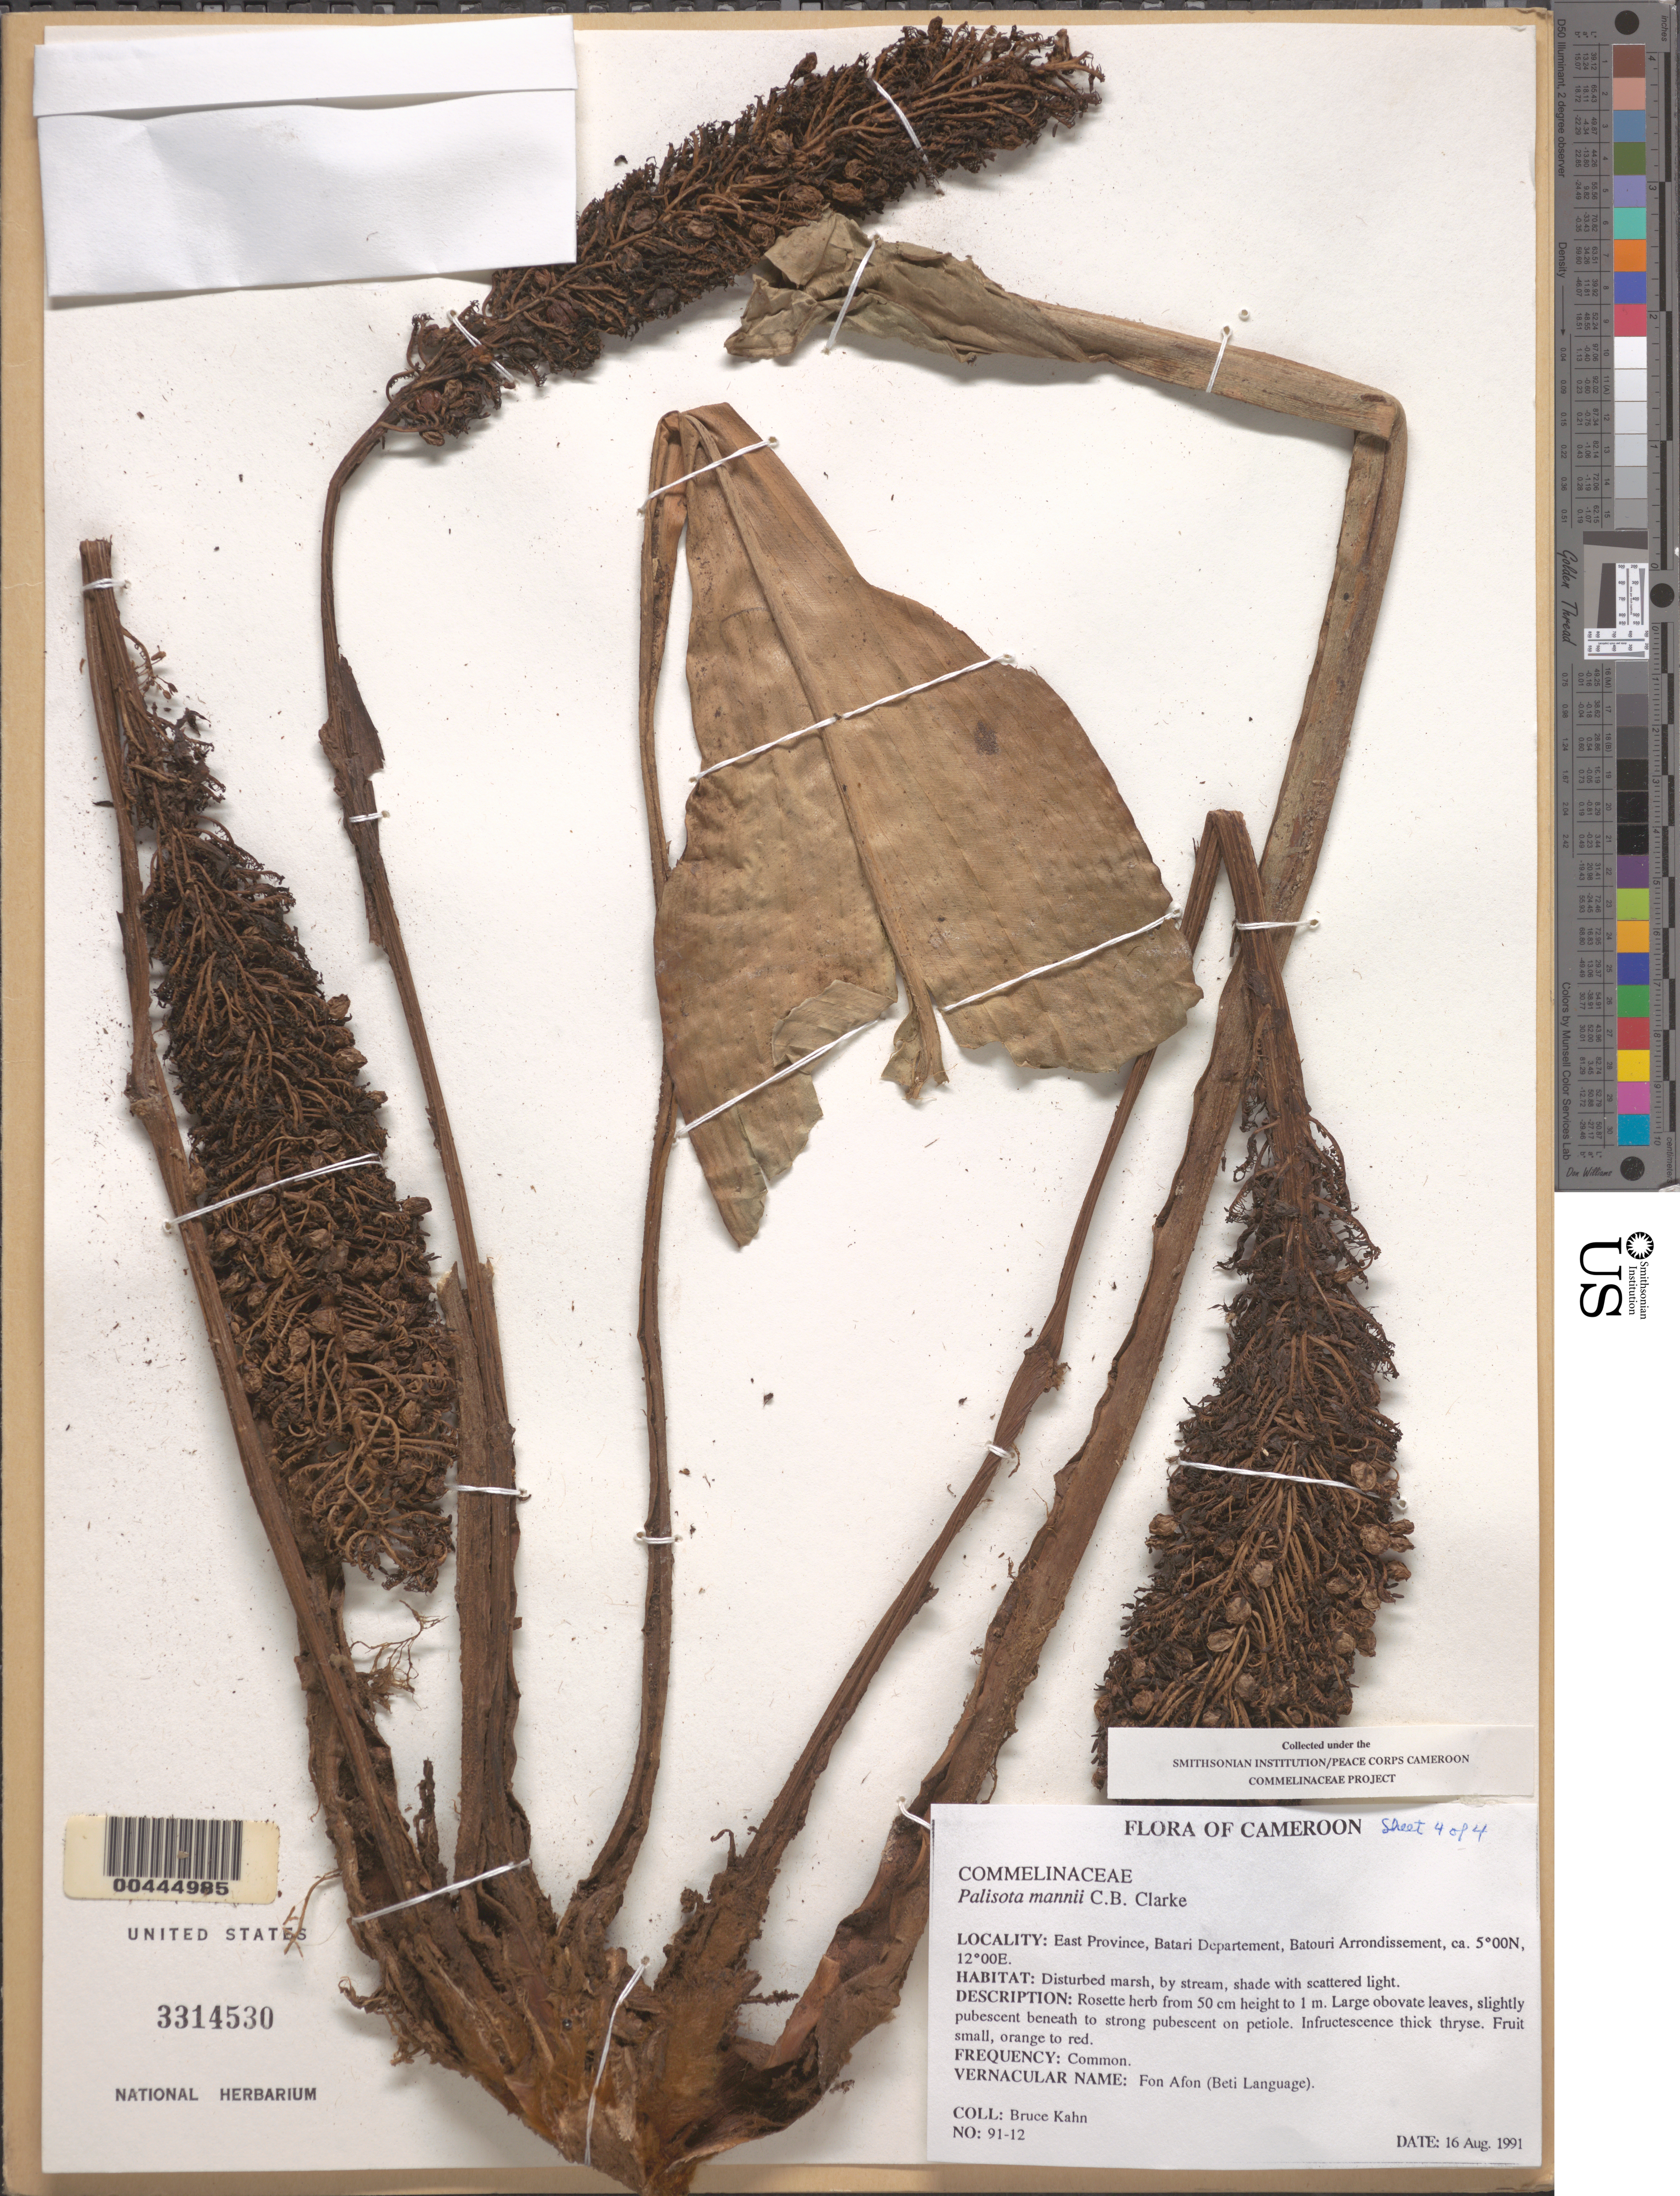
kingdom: Plantae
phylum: Tracheophyta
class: Liliopsida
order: Commelinales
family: Commelinaceae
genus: Palisota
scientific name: Palisota mannii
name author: C.B. Clarke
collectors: B. Kahn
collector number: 91-12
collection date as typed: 16 Aug 1991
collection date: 1991-08-16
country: Cameroon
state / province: Est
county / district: Kadeï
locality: Batari dept., batouri arrondissement. [batari dept. = kadeï dept.]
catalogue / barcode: US 3314530